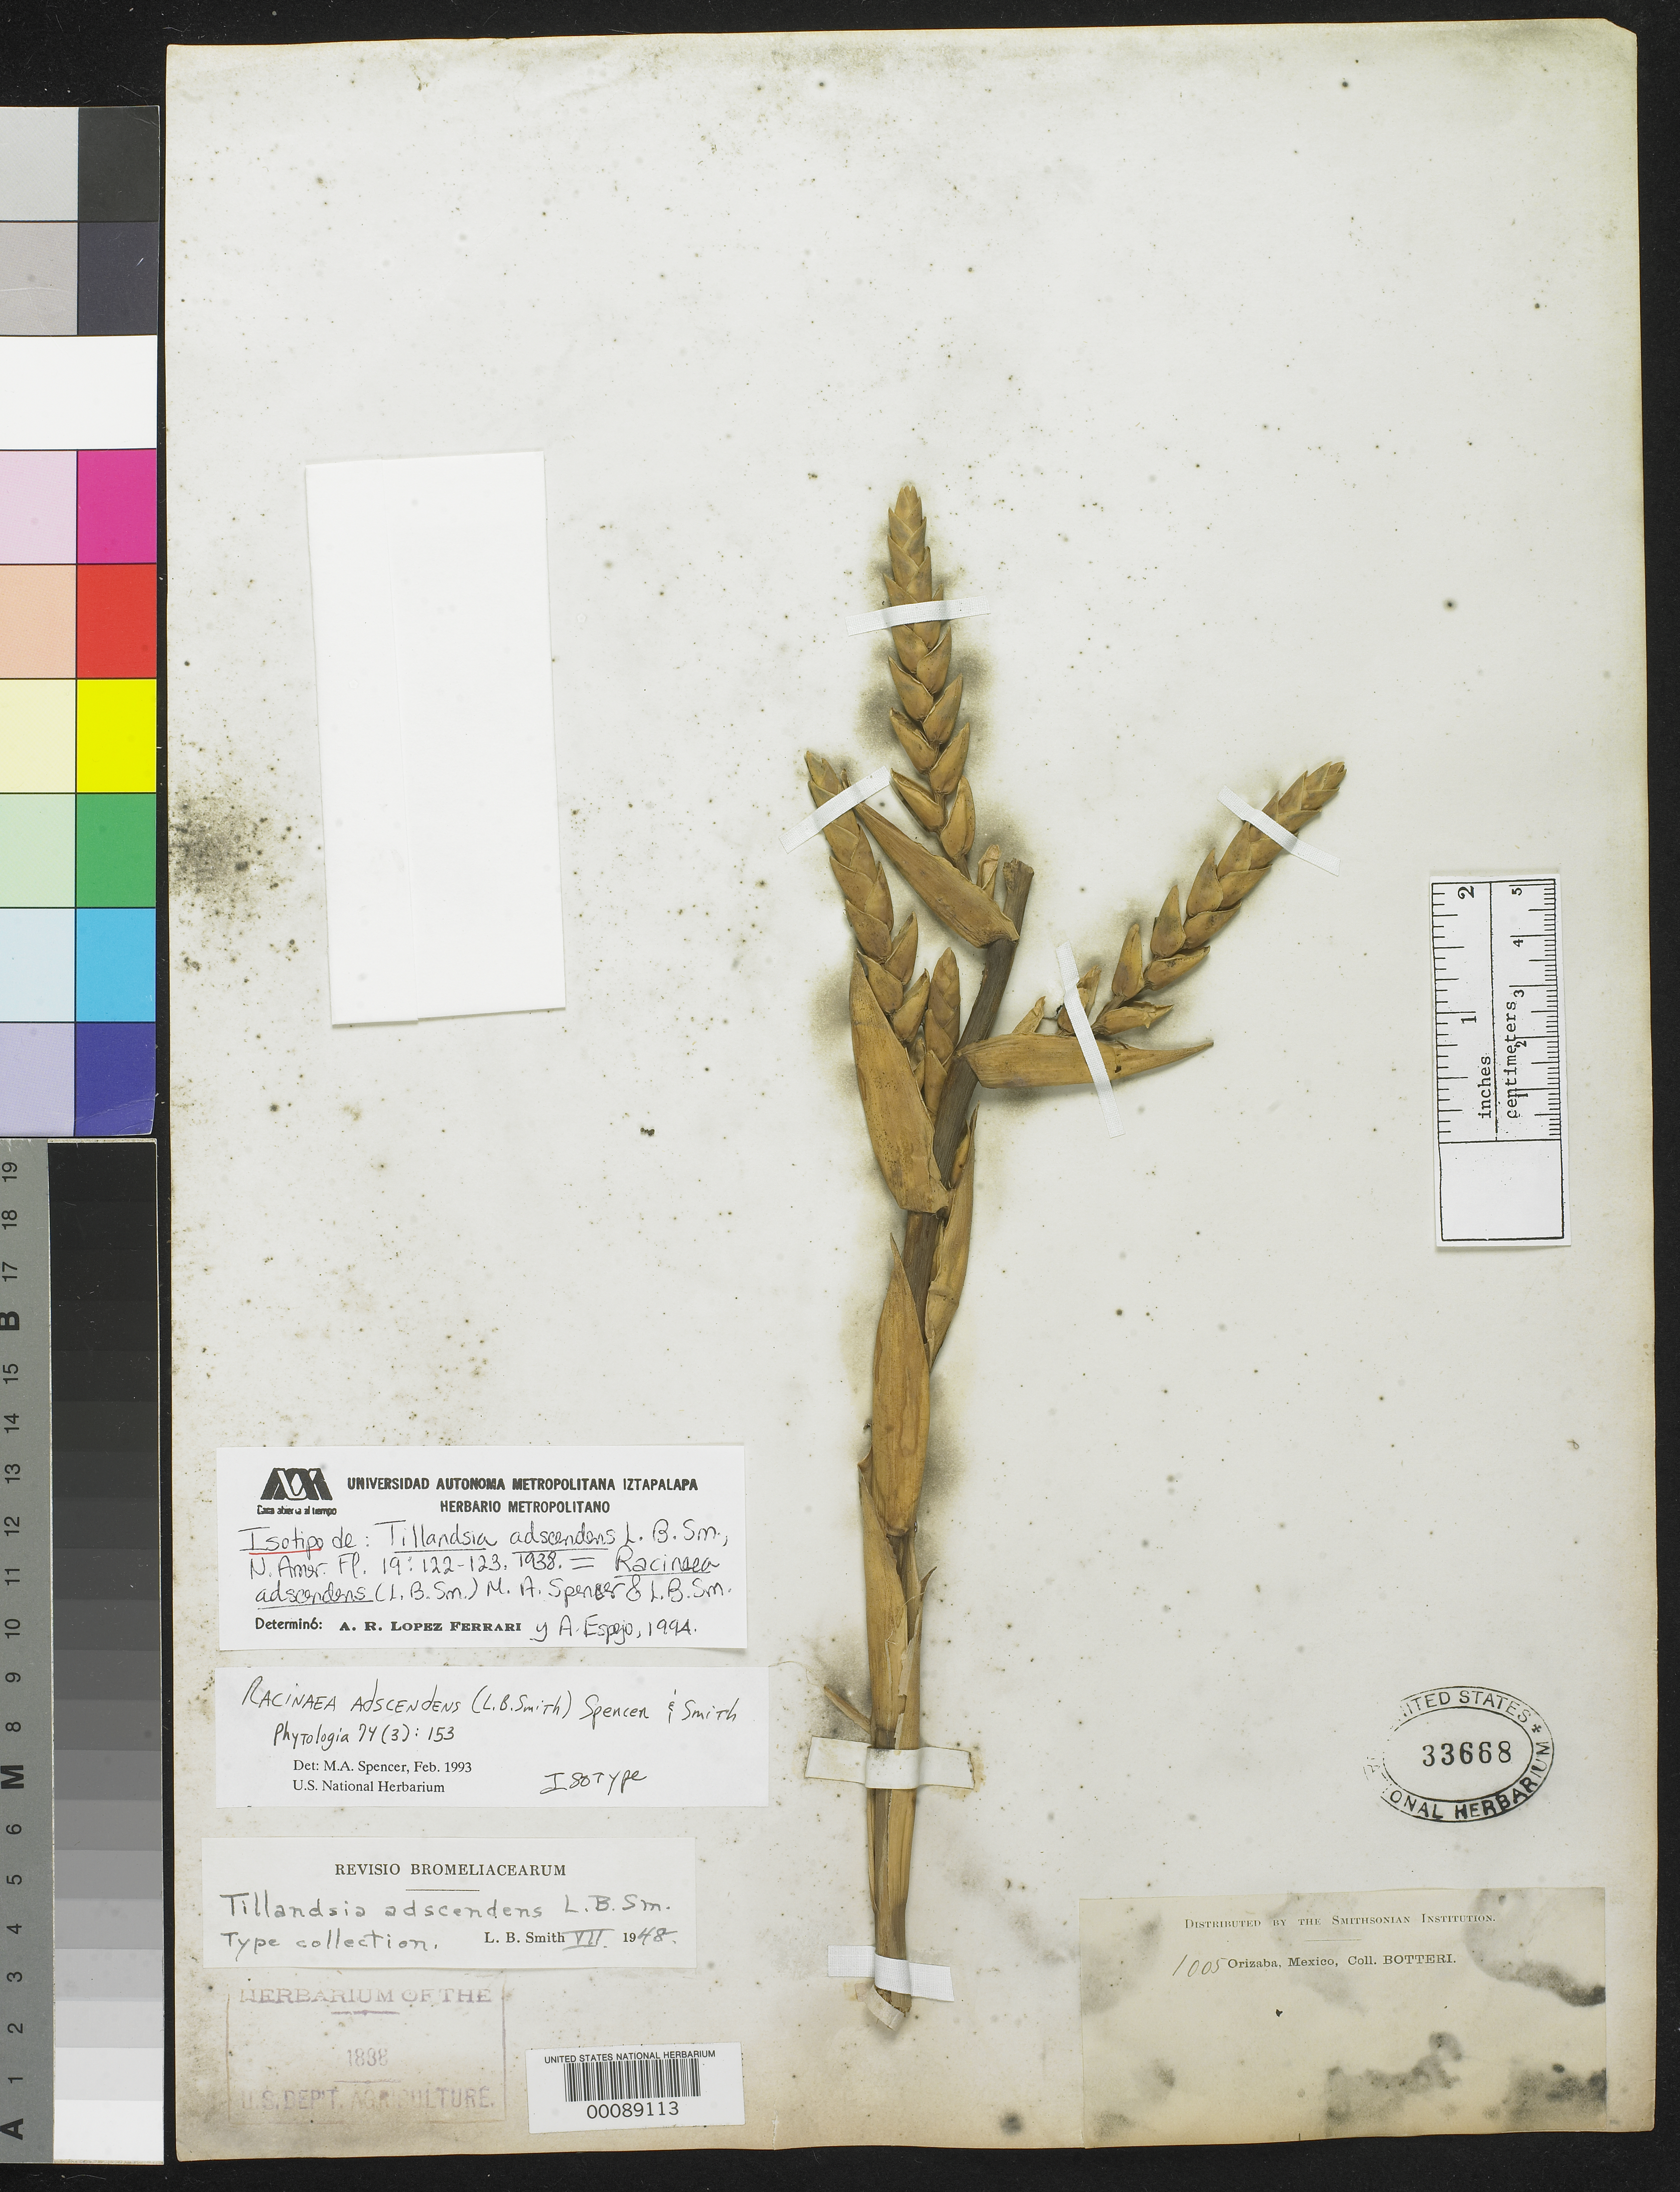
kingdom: Plantae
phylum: Tracheophyta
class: Liliopsida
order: Poales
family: Bromeliaceae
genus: Tillandsia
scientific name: Tillandsia adscendens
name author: L.B. Sm.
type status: Isotype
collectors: M. Botteri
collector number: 1005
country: Mexico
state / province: Veracruz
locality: Orizaba.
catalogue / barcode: US 33668